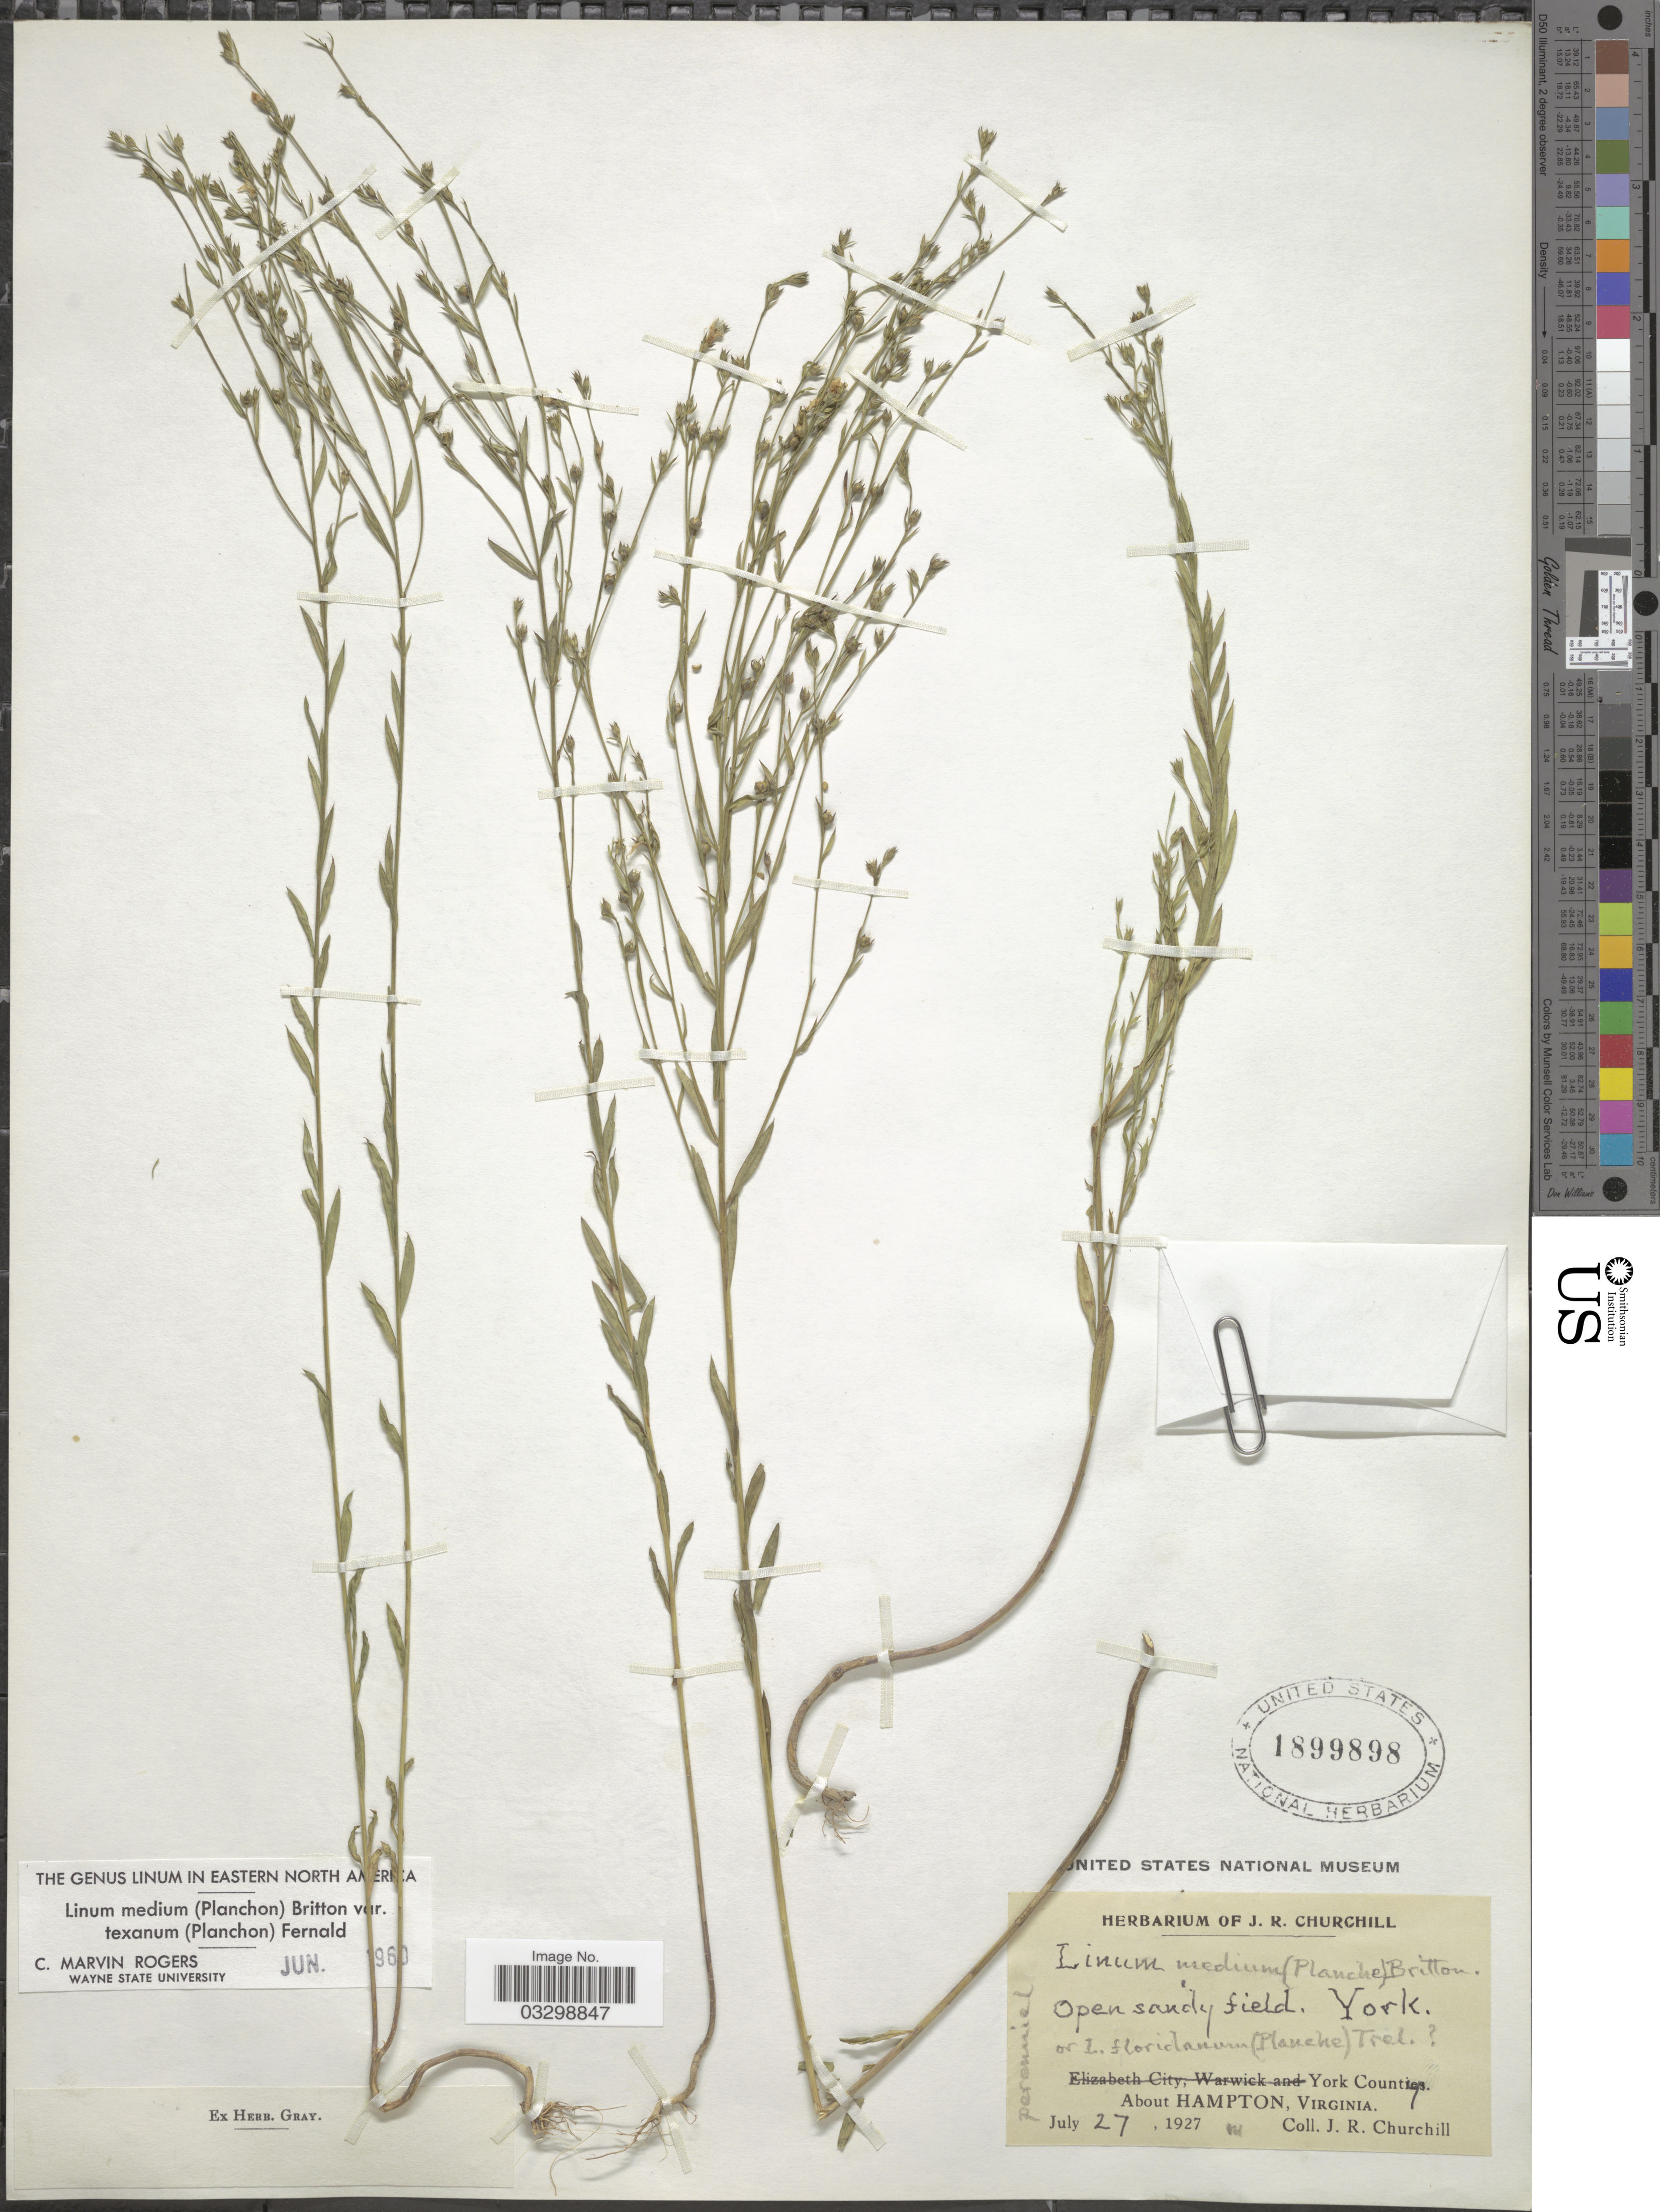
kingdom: Plantae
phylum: Tracheophyta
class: Magnoliopsida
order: Malpighiales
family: Linaceae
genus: Linum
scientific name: Linum medium var. texanum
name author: (Planch.) Fernald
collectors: J. Churchill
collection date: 1927-07-27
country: United States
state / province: Virginia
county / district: York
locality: York Counties. About Hampton.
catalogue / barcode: US 1899898